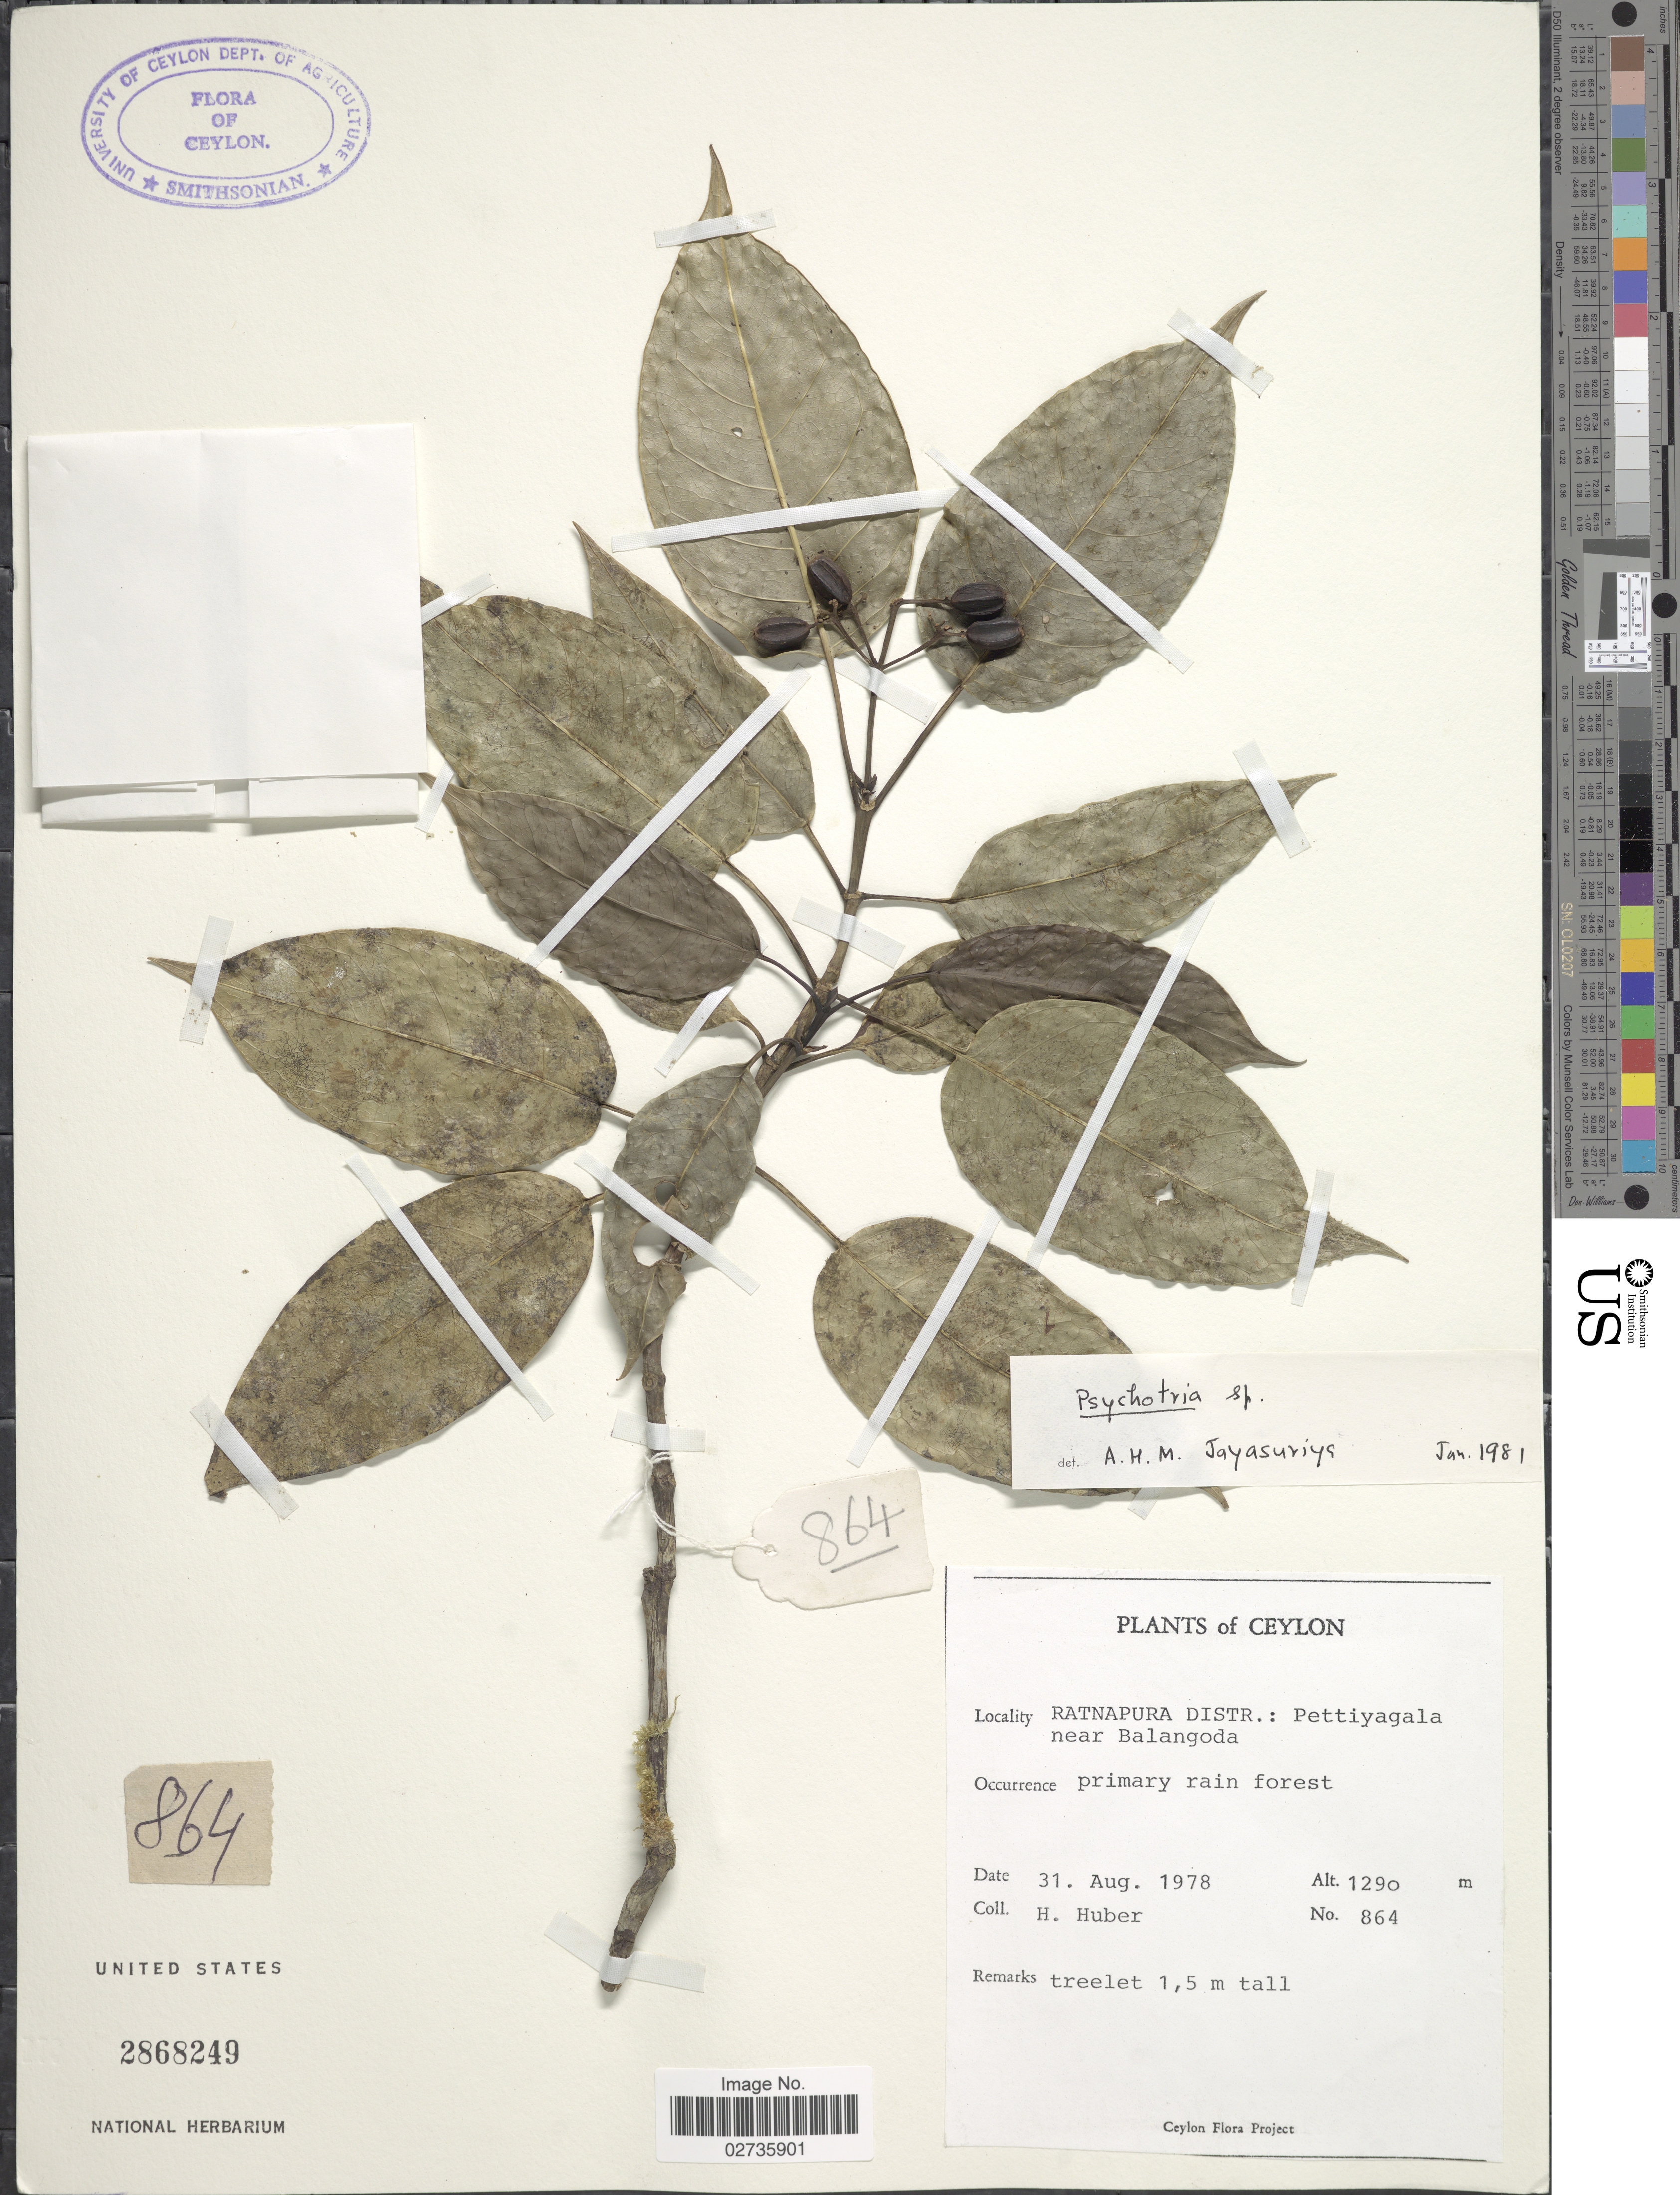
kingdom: Plantae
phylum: Tracheophyta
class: Magnoliopsida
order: Gentianales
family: Rubiaceae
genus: Psychotria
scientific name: Psychotria sp.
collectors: H. Huber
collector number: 864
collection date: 1978-08-31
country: Sri Lanka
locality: Ceylon, Ratnapura Distr: Pettiyagala near Balngoda, primary rain forest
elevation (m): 1290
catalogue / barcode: US 2868249